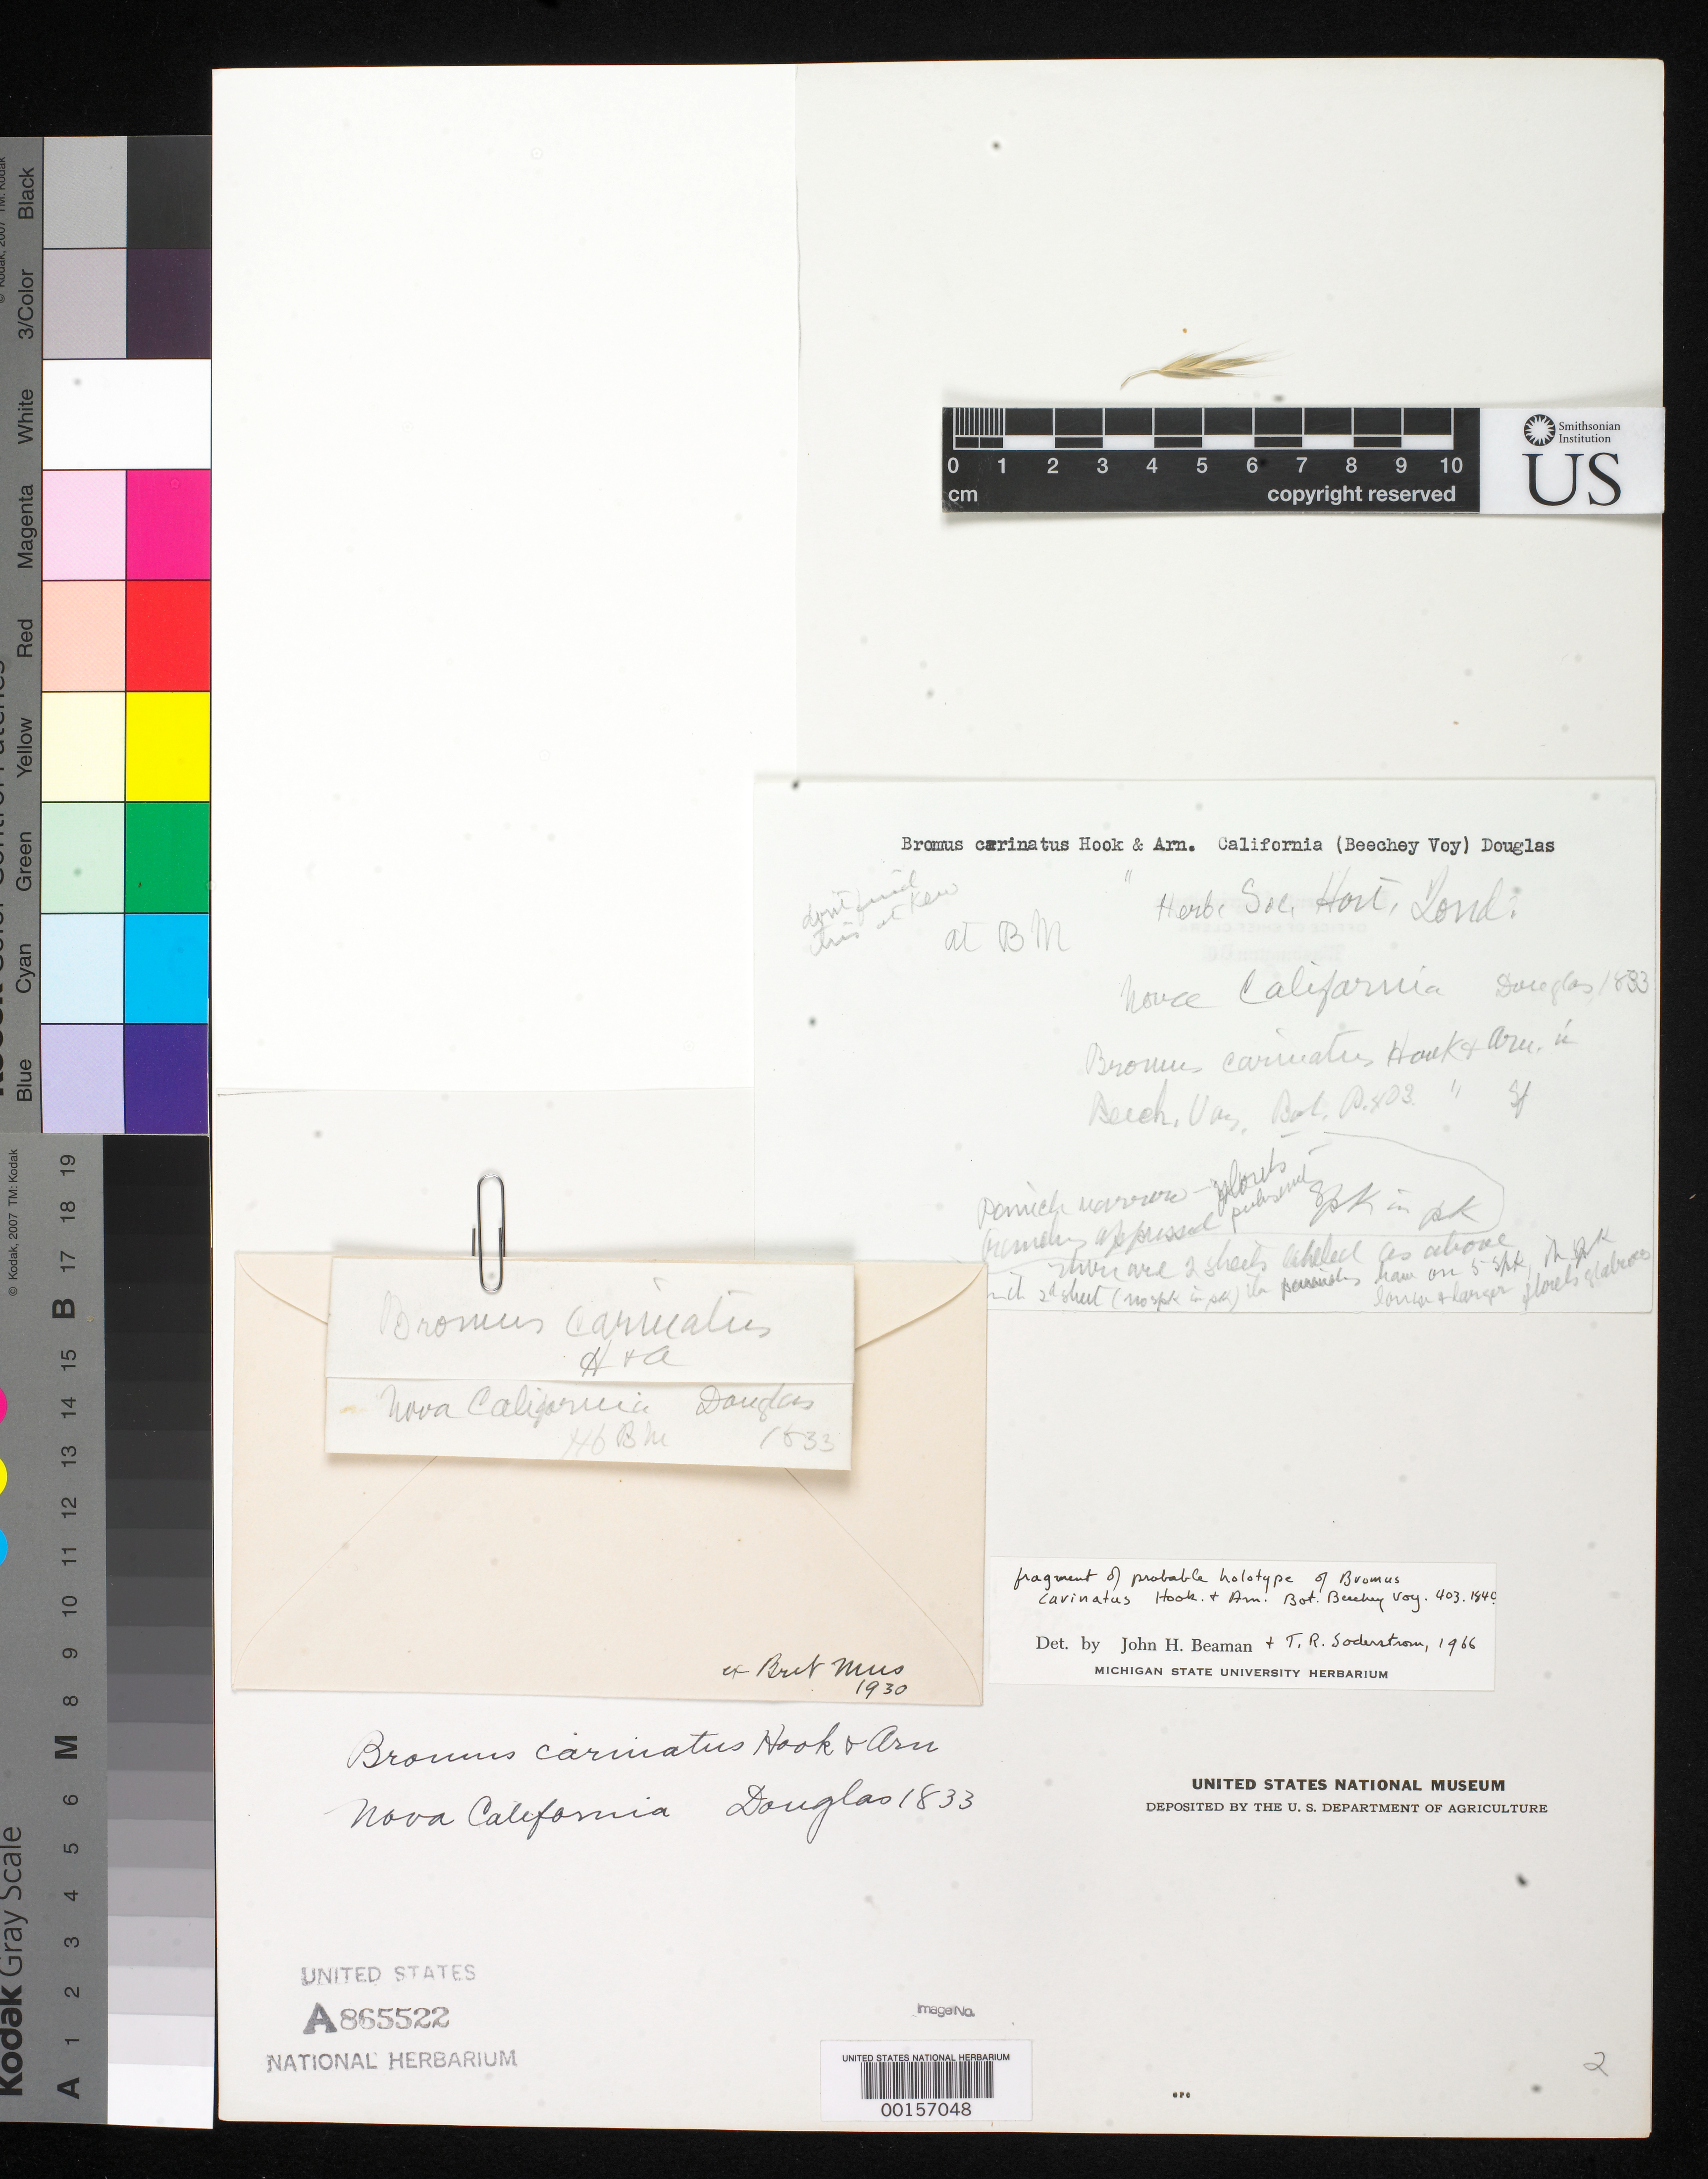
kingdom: Plantae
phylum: Tracheophyta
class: Liliopsida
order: Poales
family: Poaceae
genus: Bromus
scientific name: Bromus carinatus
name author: Hook. & Arn.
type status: Type Fragment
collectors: D. Douglas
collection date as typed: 1833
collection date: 1833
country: United States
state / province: California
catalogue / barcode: US 865522A